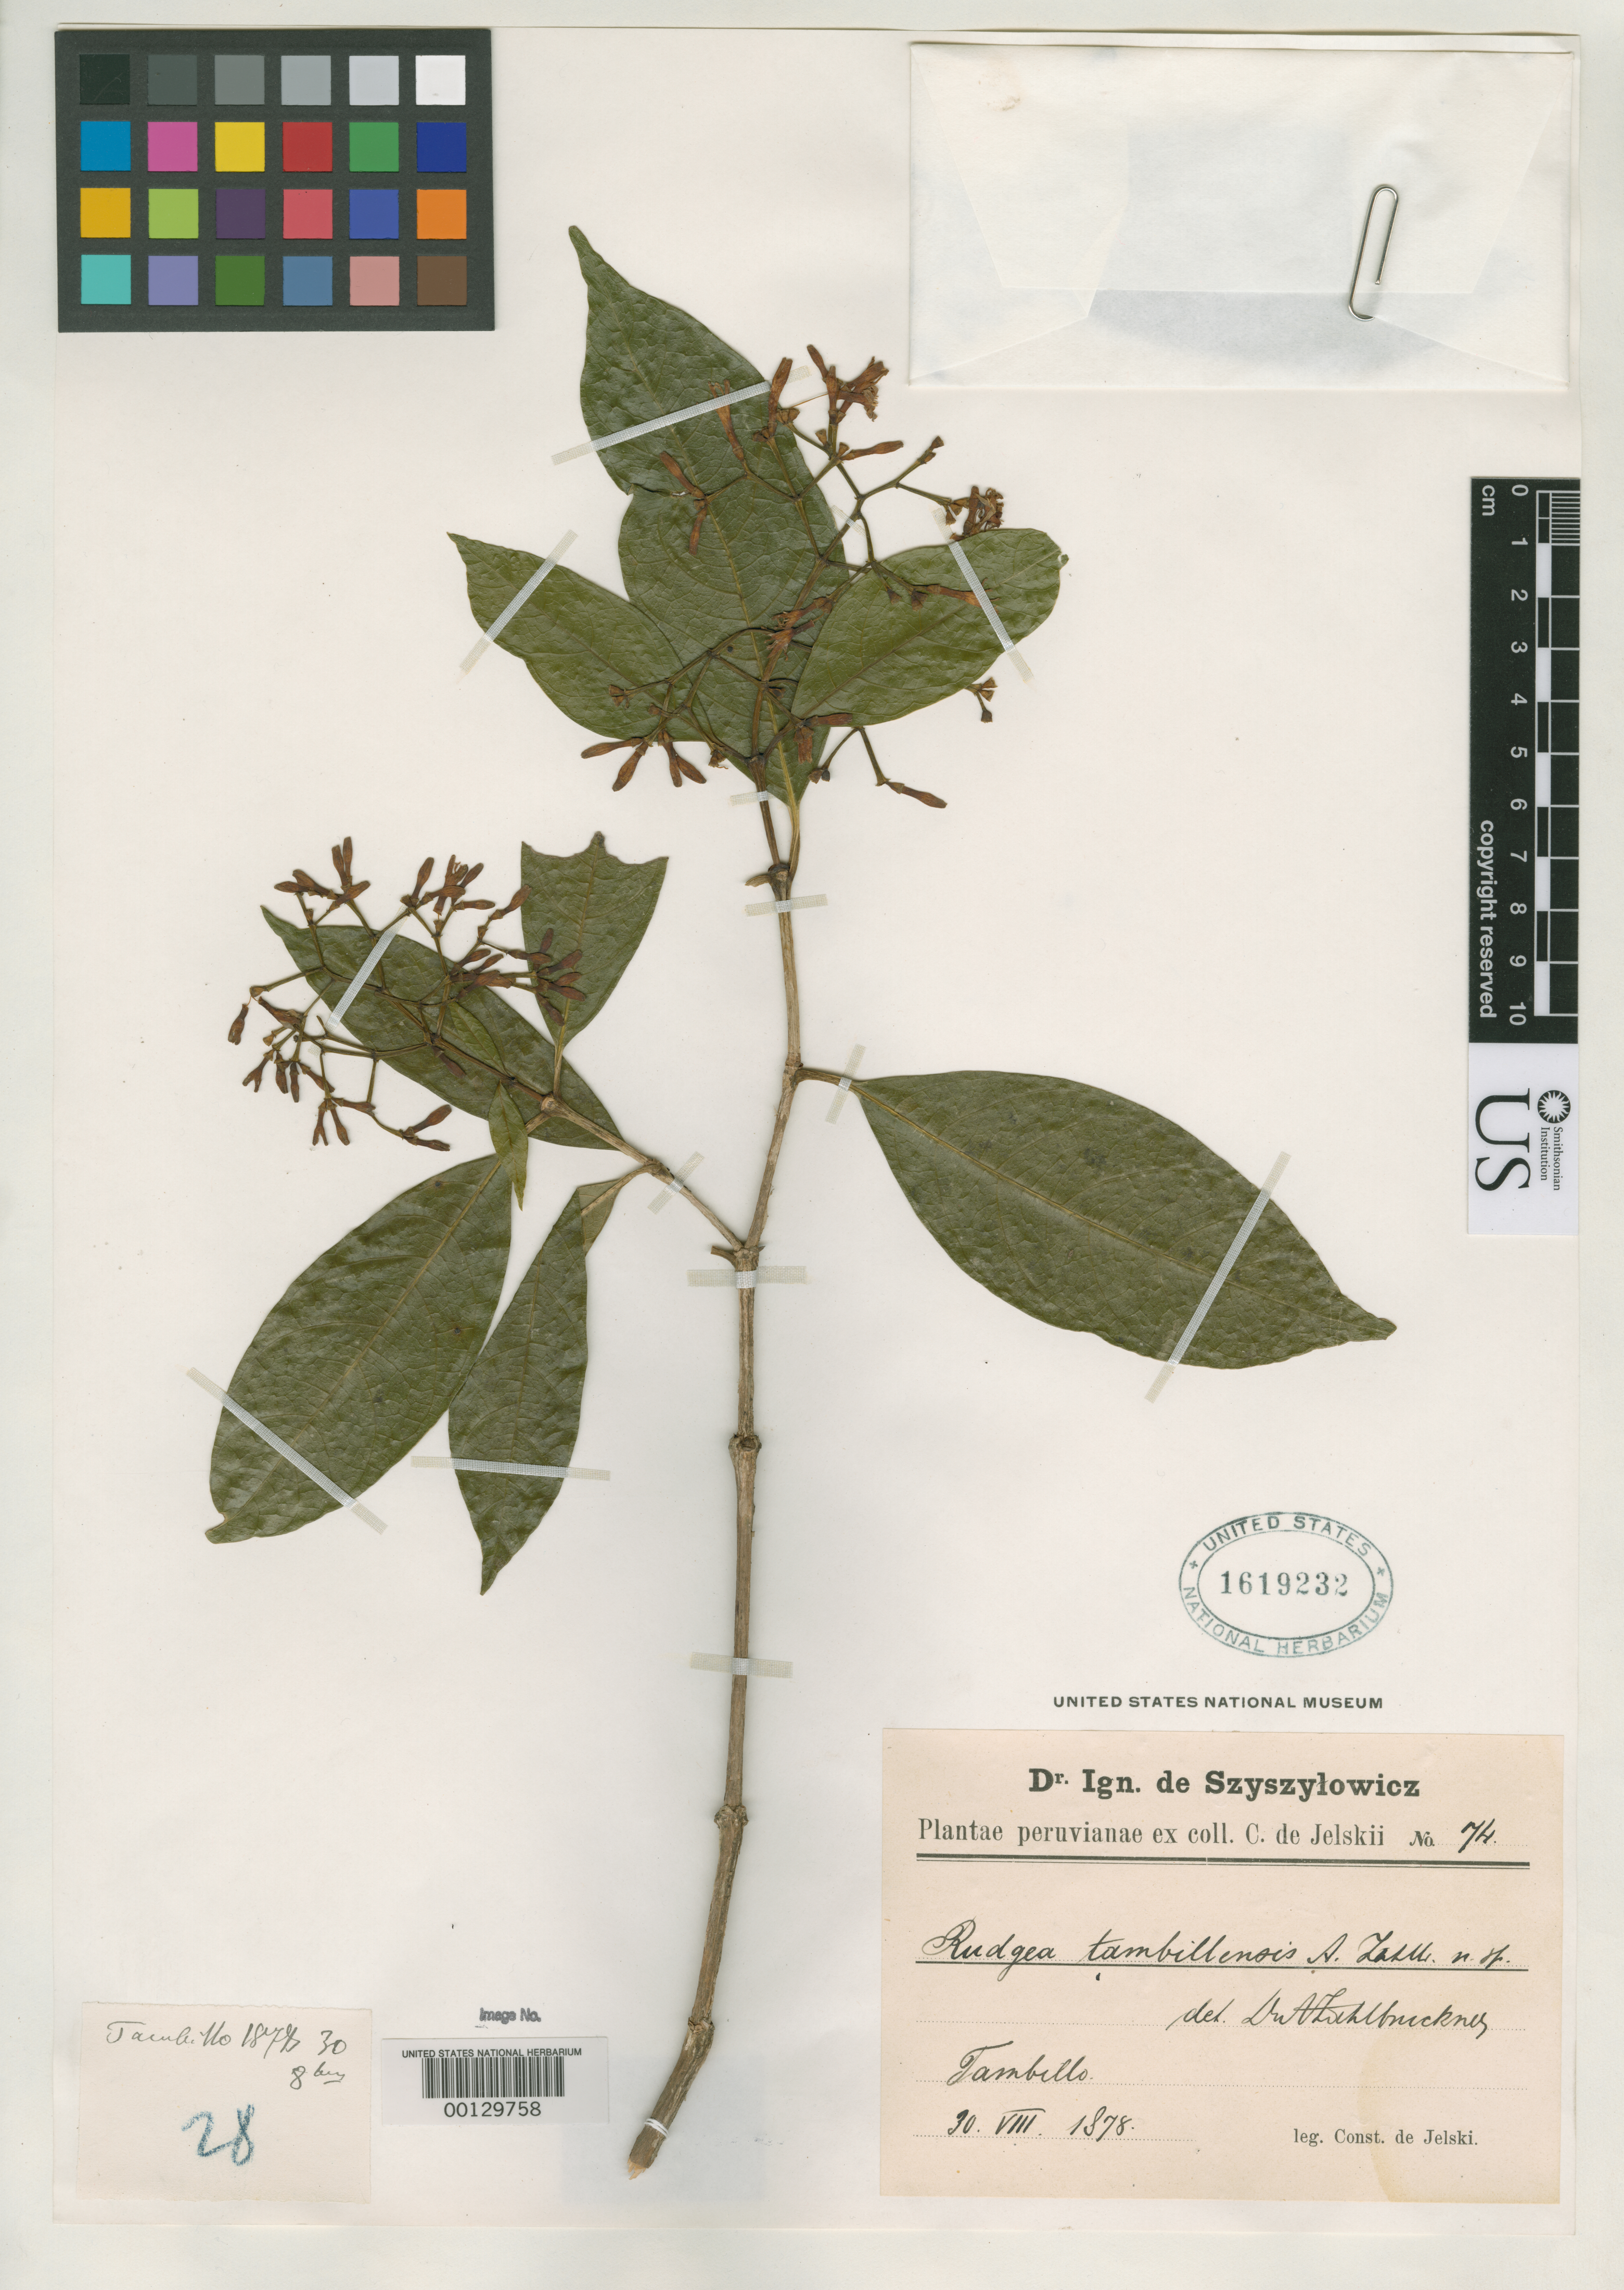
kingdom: Plantae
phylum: Tracheophyta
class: Magnoliopsida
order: Gentianales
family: Rubiaceae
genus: Rudgea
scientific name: Rudgea tambillensis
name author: Zahlbr.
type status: Isotype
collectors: C. von Jelski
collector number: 74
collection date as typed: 30 Aug 1878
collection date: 1878-08-30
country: Peru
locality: Tambillo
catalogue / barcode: US 1619232